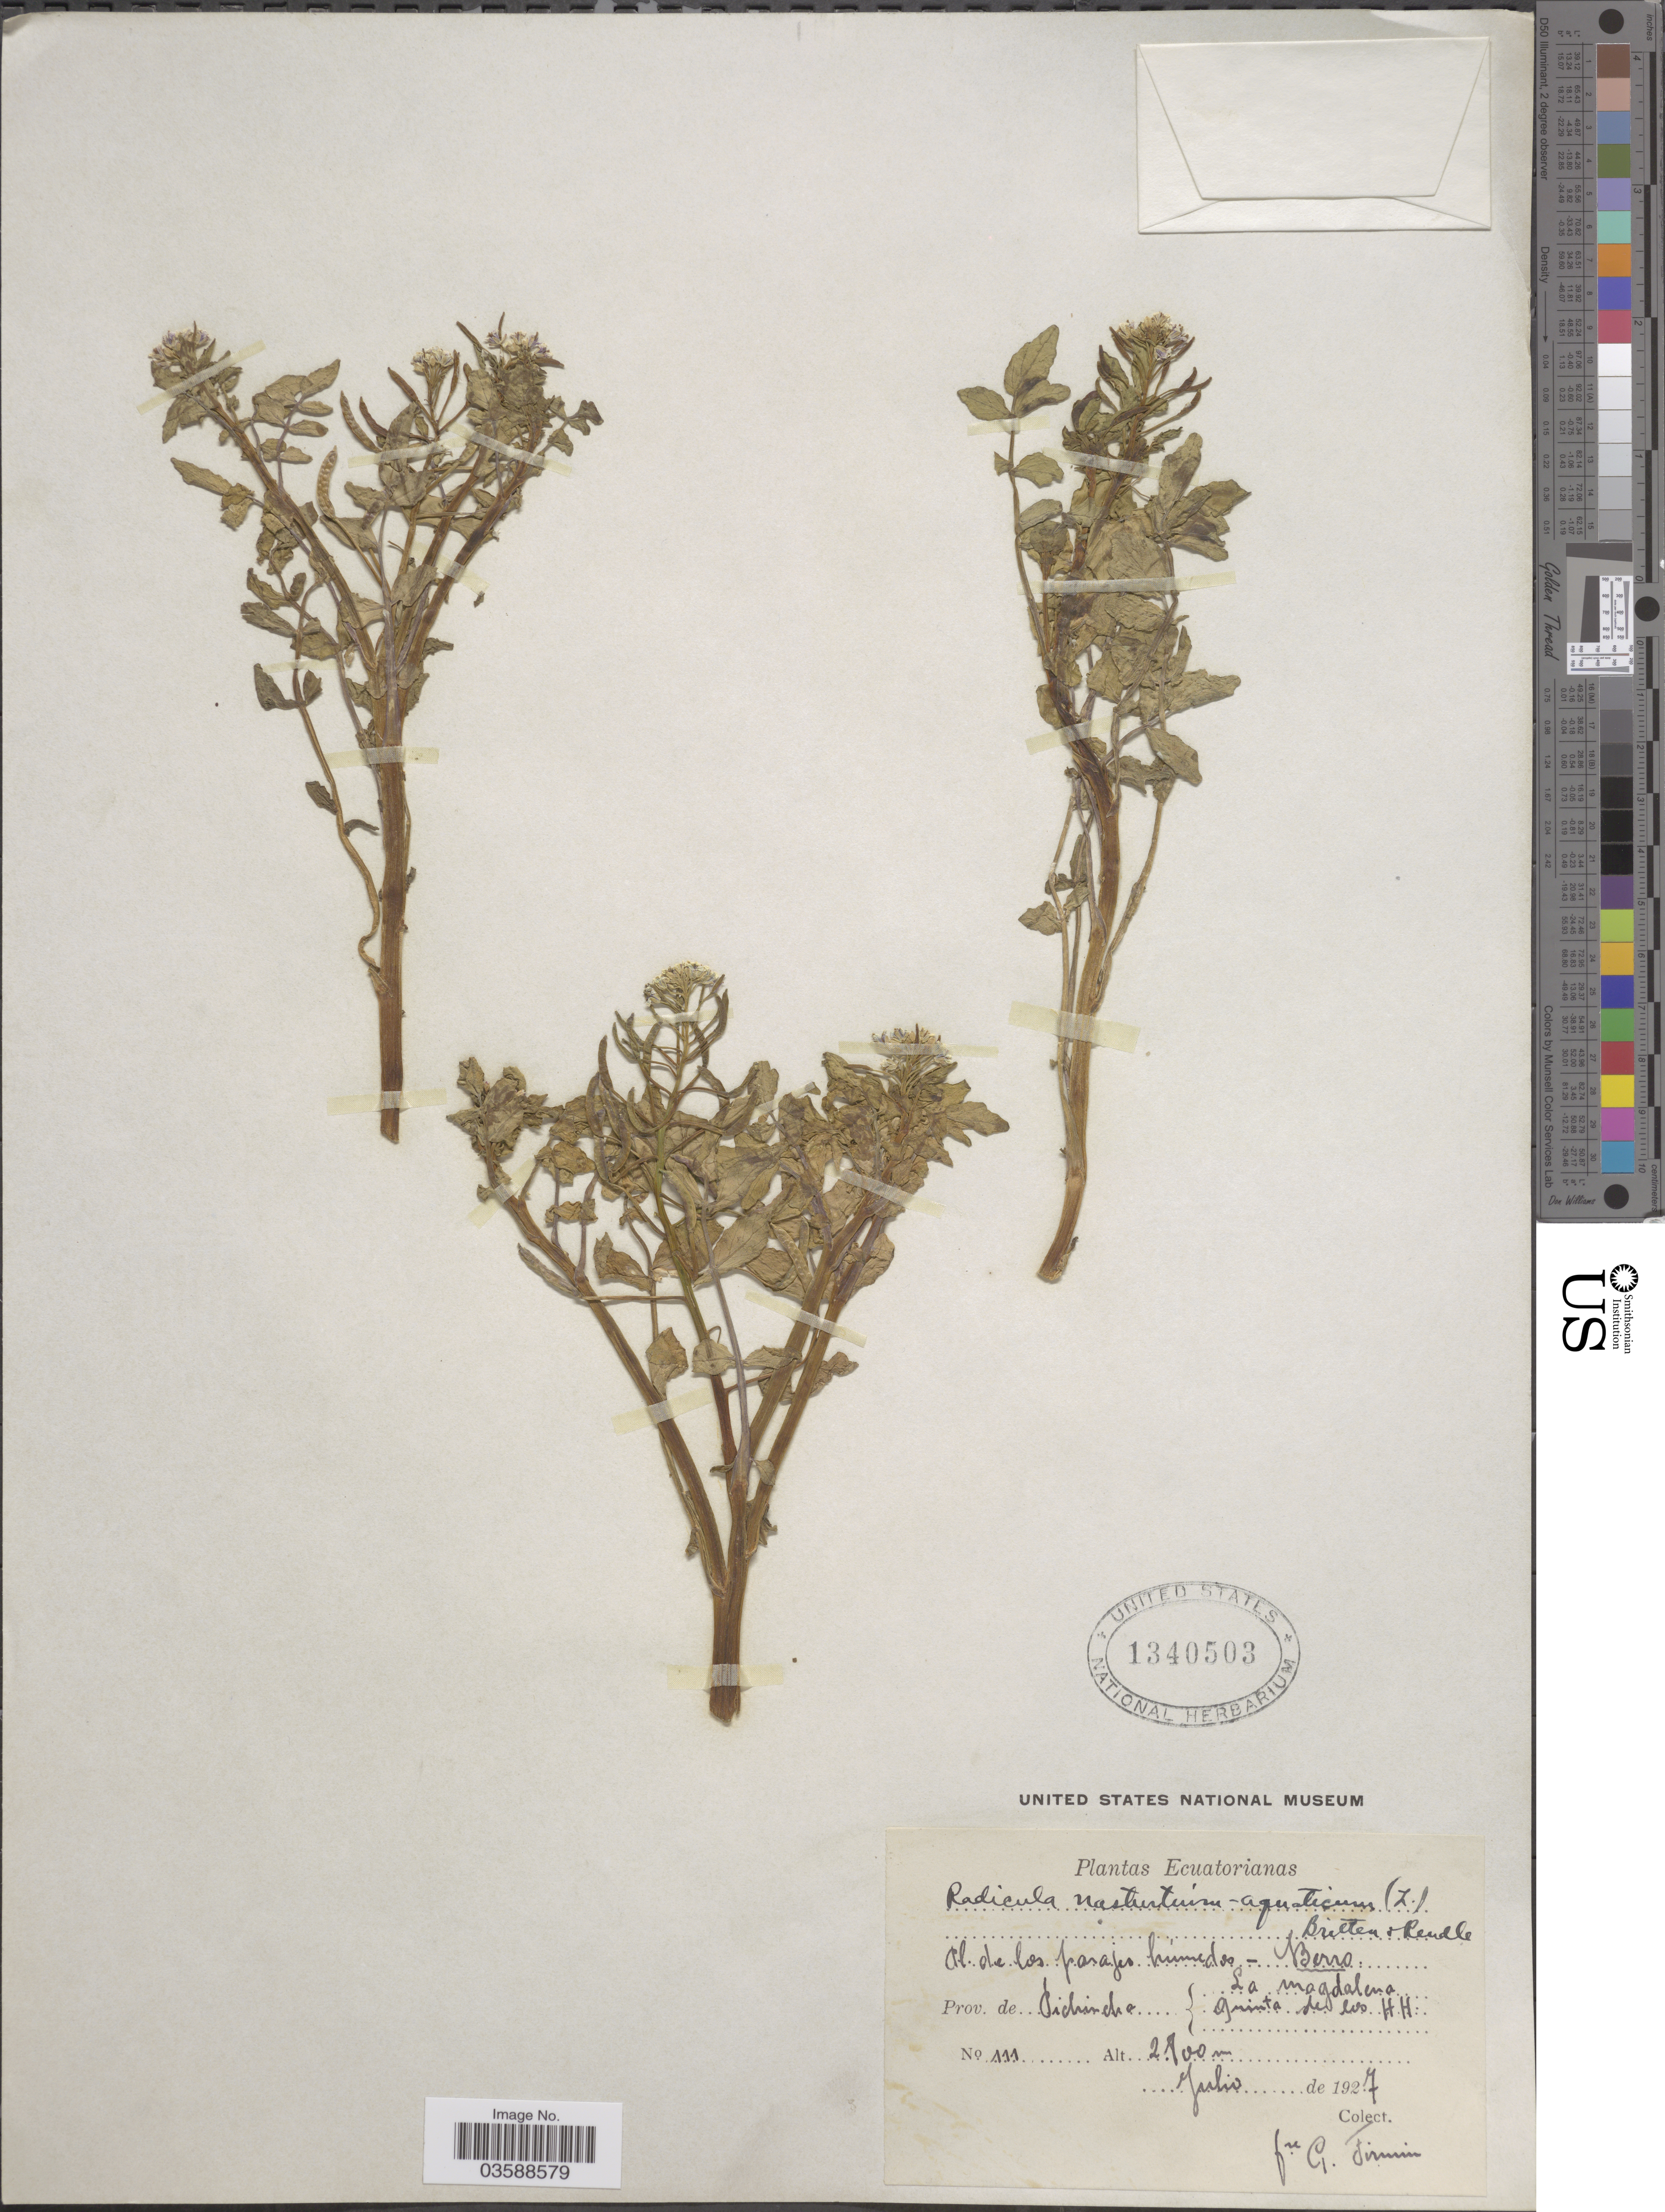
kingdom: Plantae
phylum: Tracheophyta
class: Magnoliopsida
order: Brassicales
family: Brassicaceae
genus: Nasturtium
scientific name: Nasturtium officinale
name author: R. Br.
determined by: Strong, M. T., (US), Smithsonian Institution - National Museum of Natural History (UNITED STATES)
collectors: F. Firmin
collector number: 111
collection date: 1927-07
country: Ecuador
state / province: Pichincha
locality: La Magdalena quinta de los H.H.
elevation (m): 2700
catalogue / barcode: US 1340503